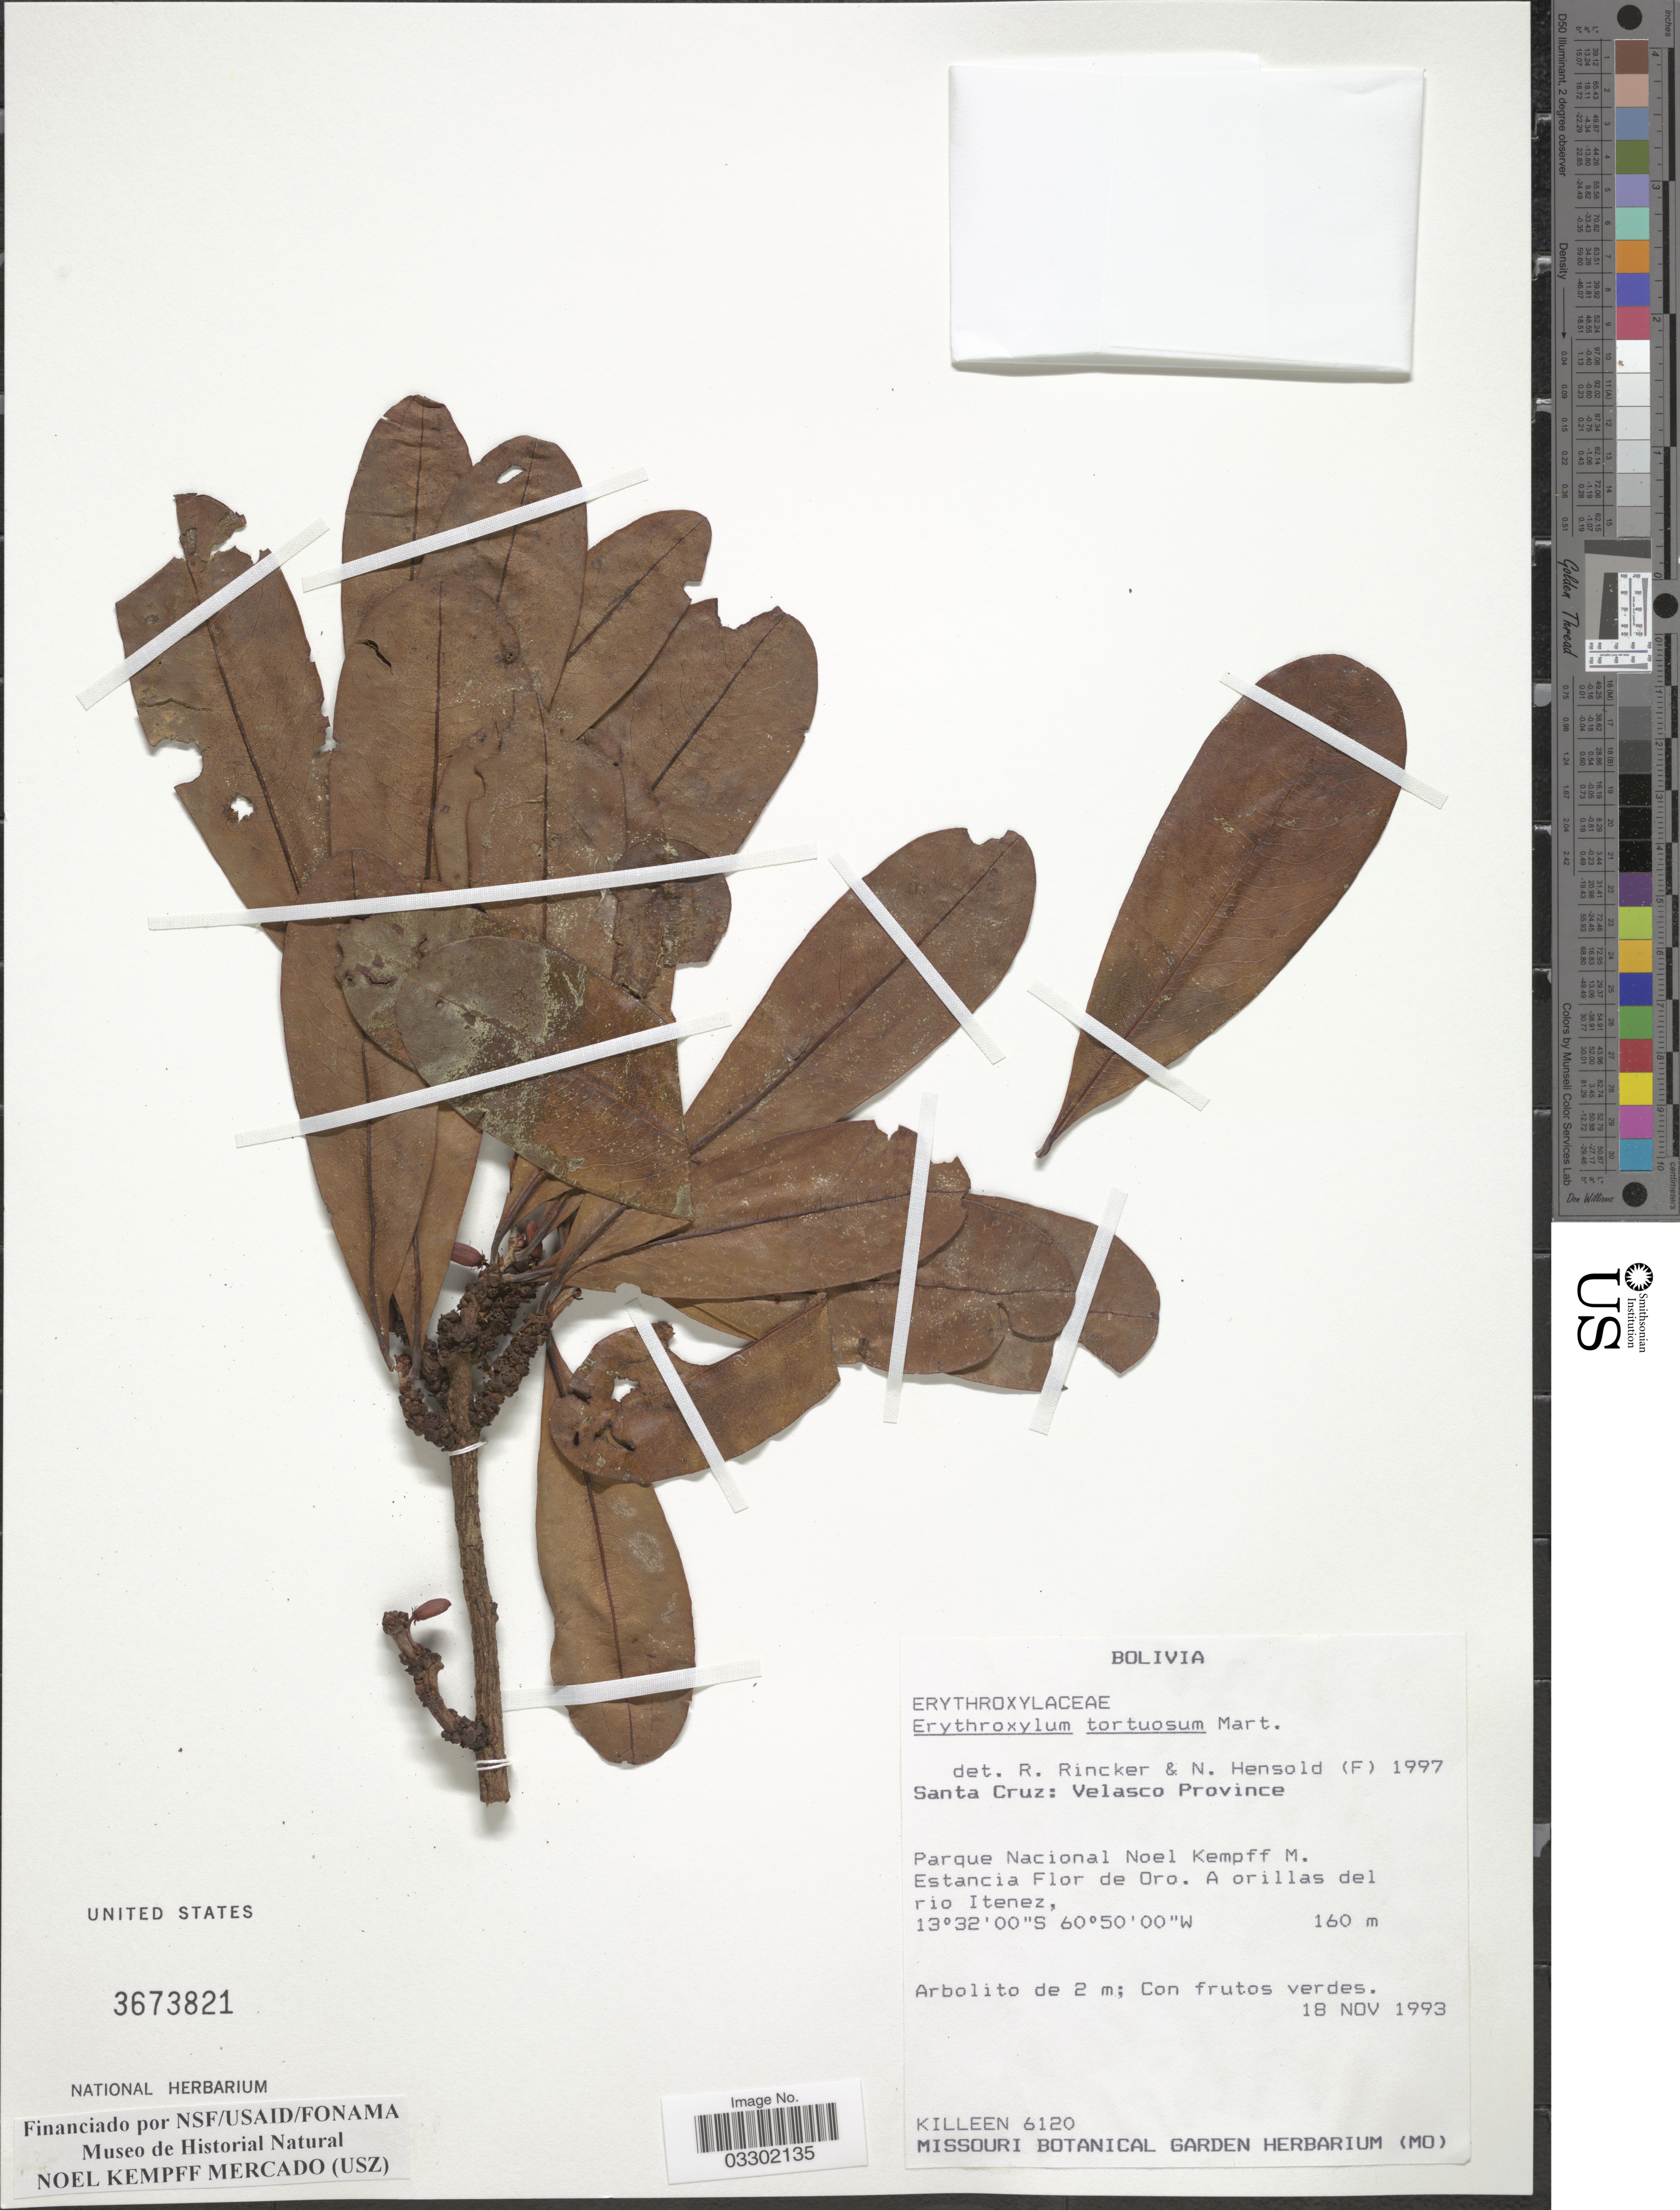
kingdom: Plantae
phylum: Tracheophyta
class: Magnoliopsida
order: Malpighiales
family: Erythroxylaceae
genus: Erythroxylum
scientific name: Erythroxylum tortuosum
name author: Mart.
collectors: Killeen, --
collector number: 6120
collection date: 1993-11-18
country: Bolivia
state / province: Santa Cruz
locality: Velasco Province, Parque Nacional Noel Kempff M., Estancia Flor de Oro. A orillas del rio Itenez.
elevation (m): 160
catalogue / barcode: US 3673821